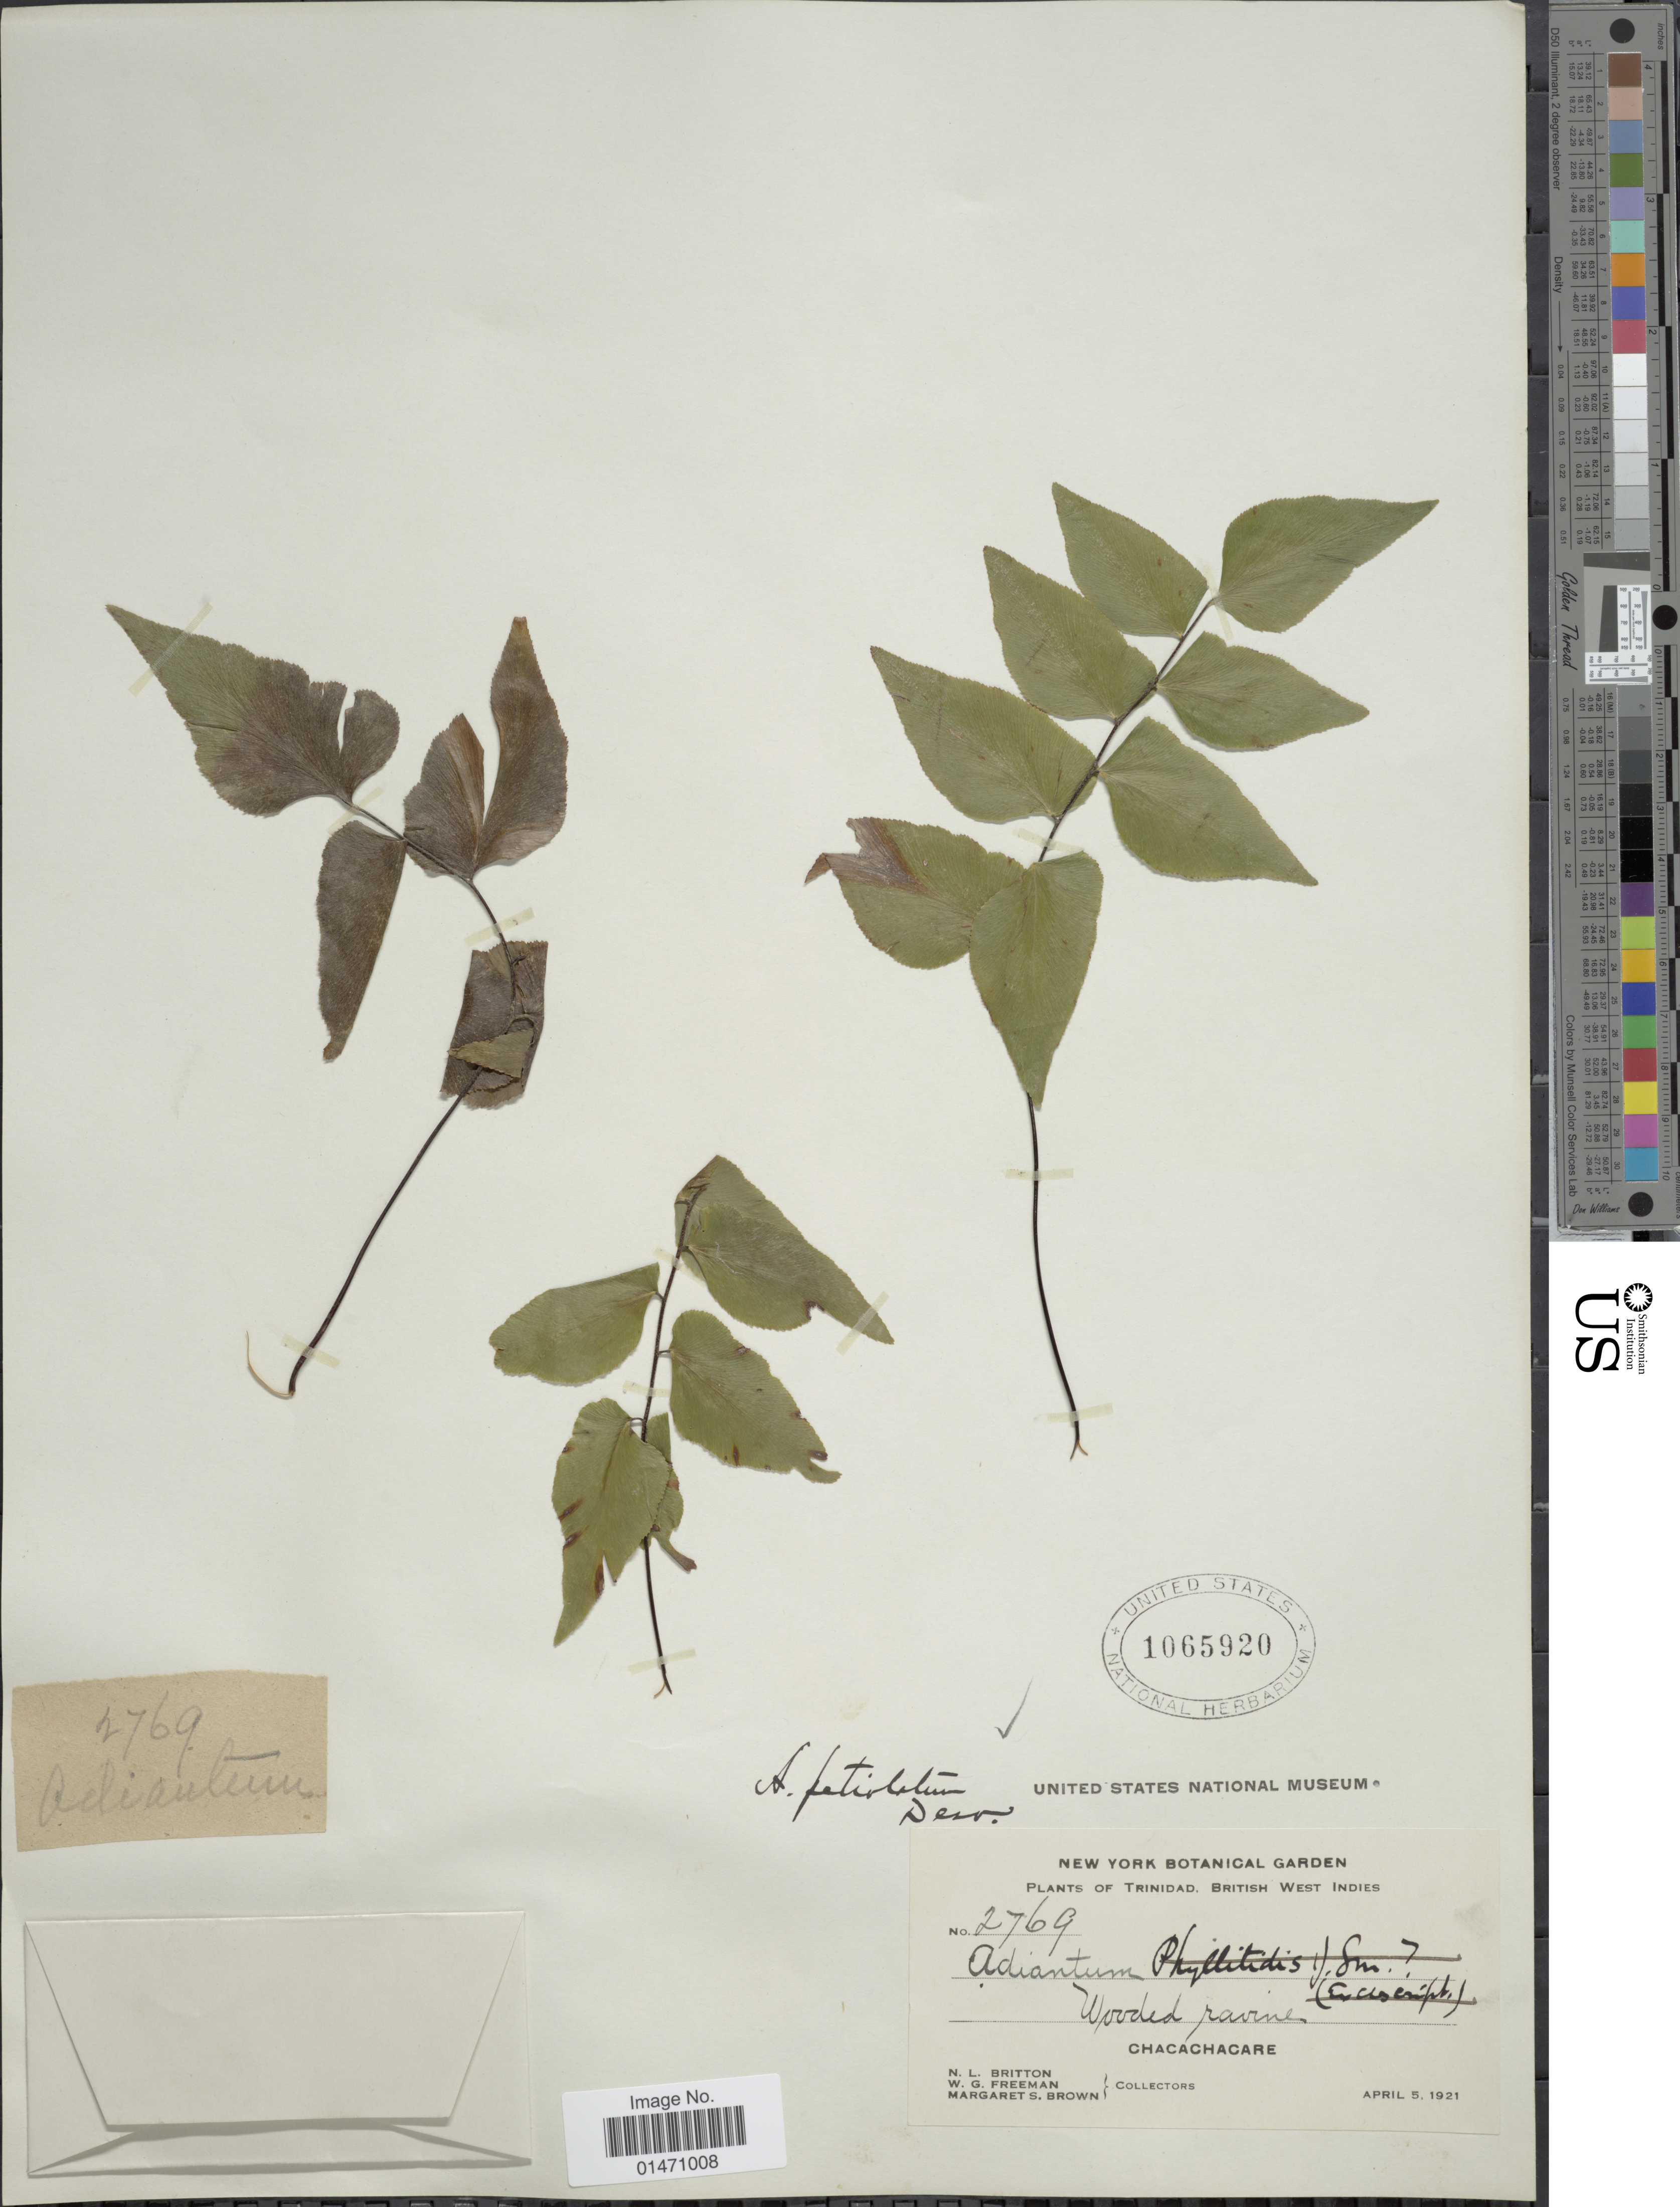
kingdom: Plantae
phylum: Tracheophyta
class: Polypodiopsida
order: Polypodiales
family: Pteridaceae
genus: Adiantum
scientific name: Adiantum petiolatum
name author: Desv.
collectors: N. Britton, W. Freeman & M. S. Brown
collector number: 2769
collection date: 1921-04-05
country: Trinidad and Tobago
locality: Plants of Trinidad, British West Indies, Chacachacare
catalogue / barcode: US 1065920